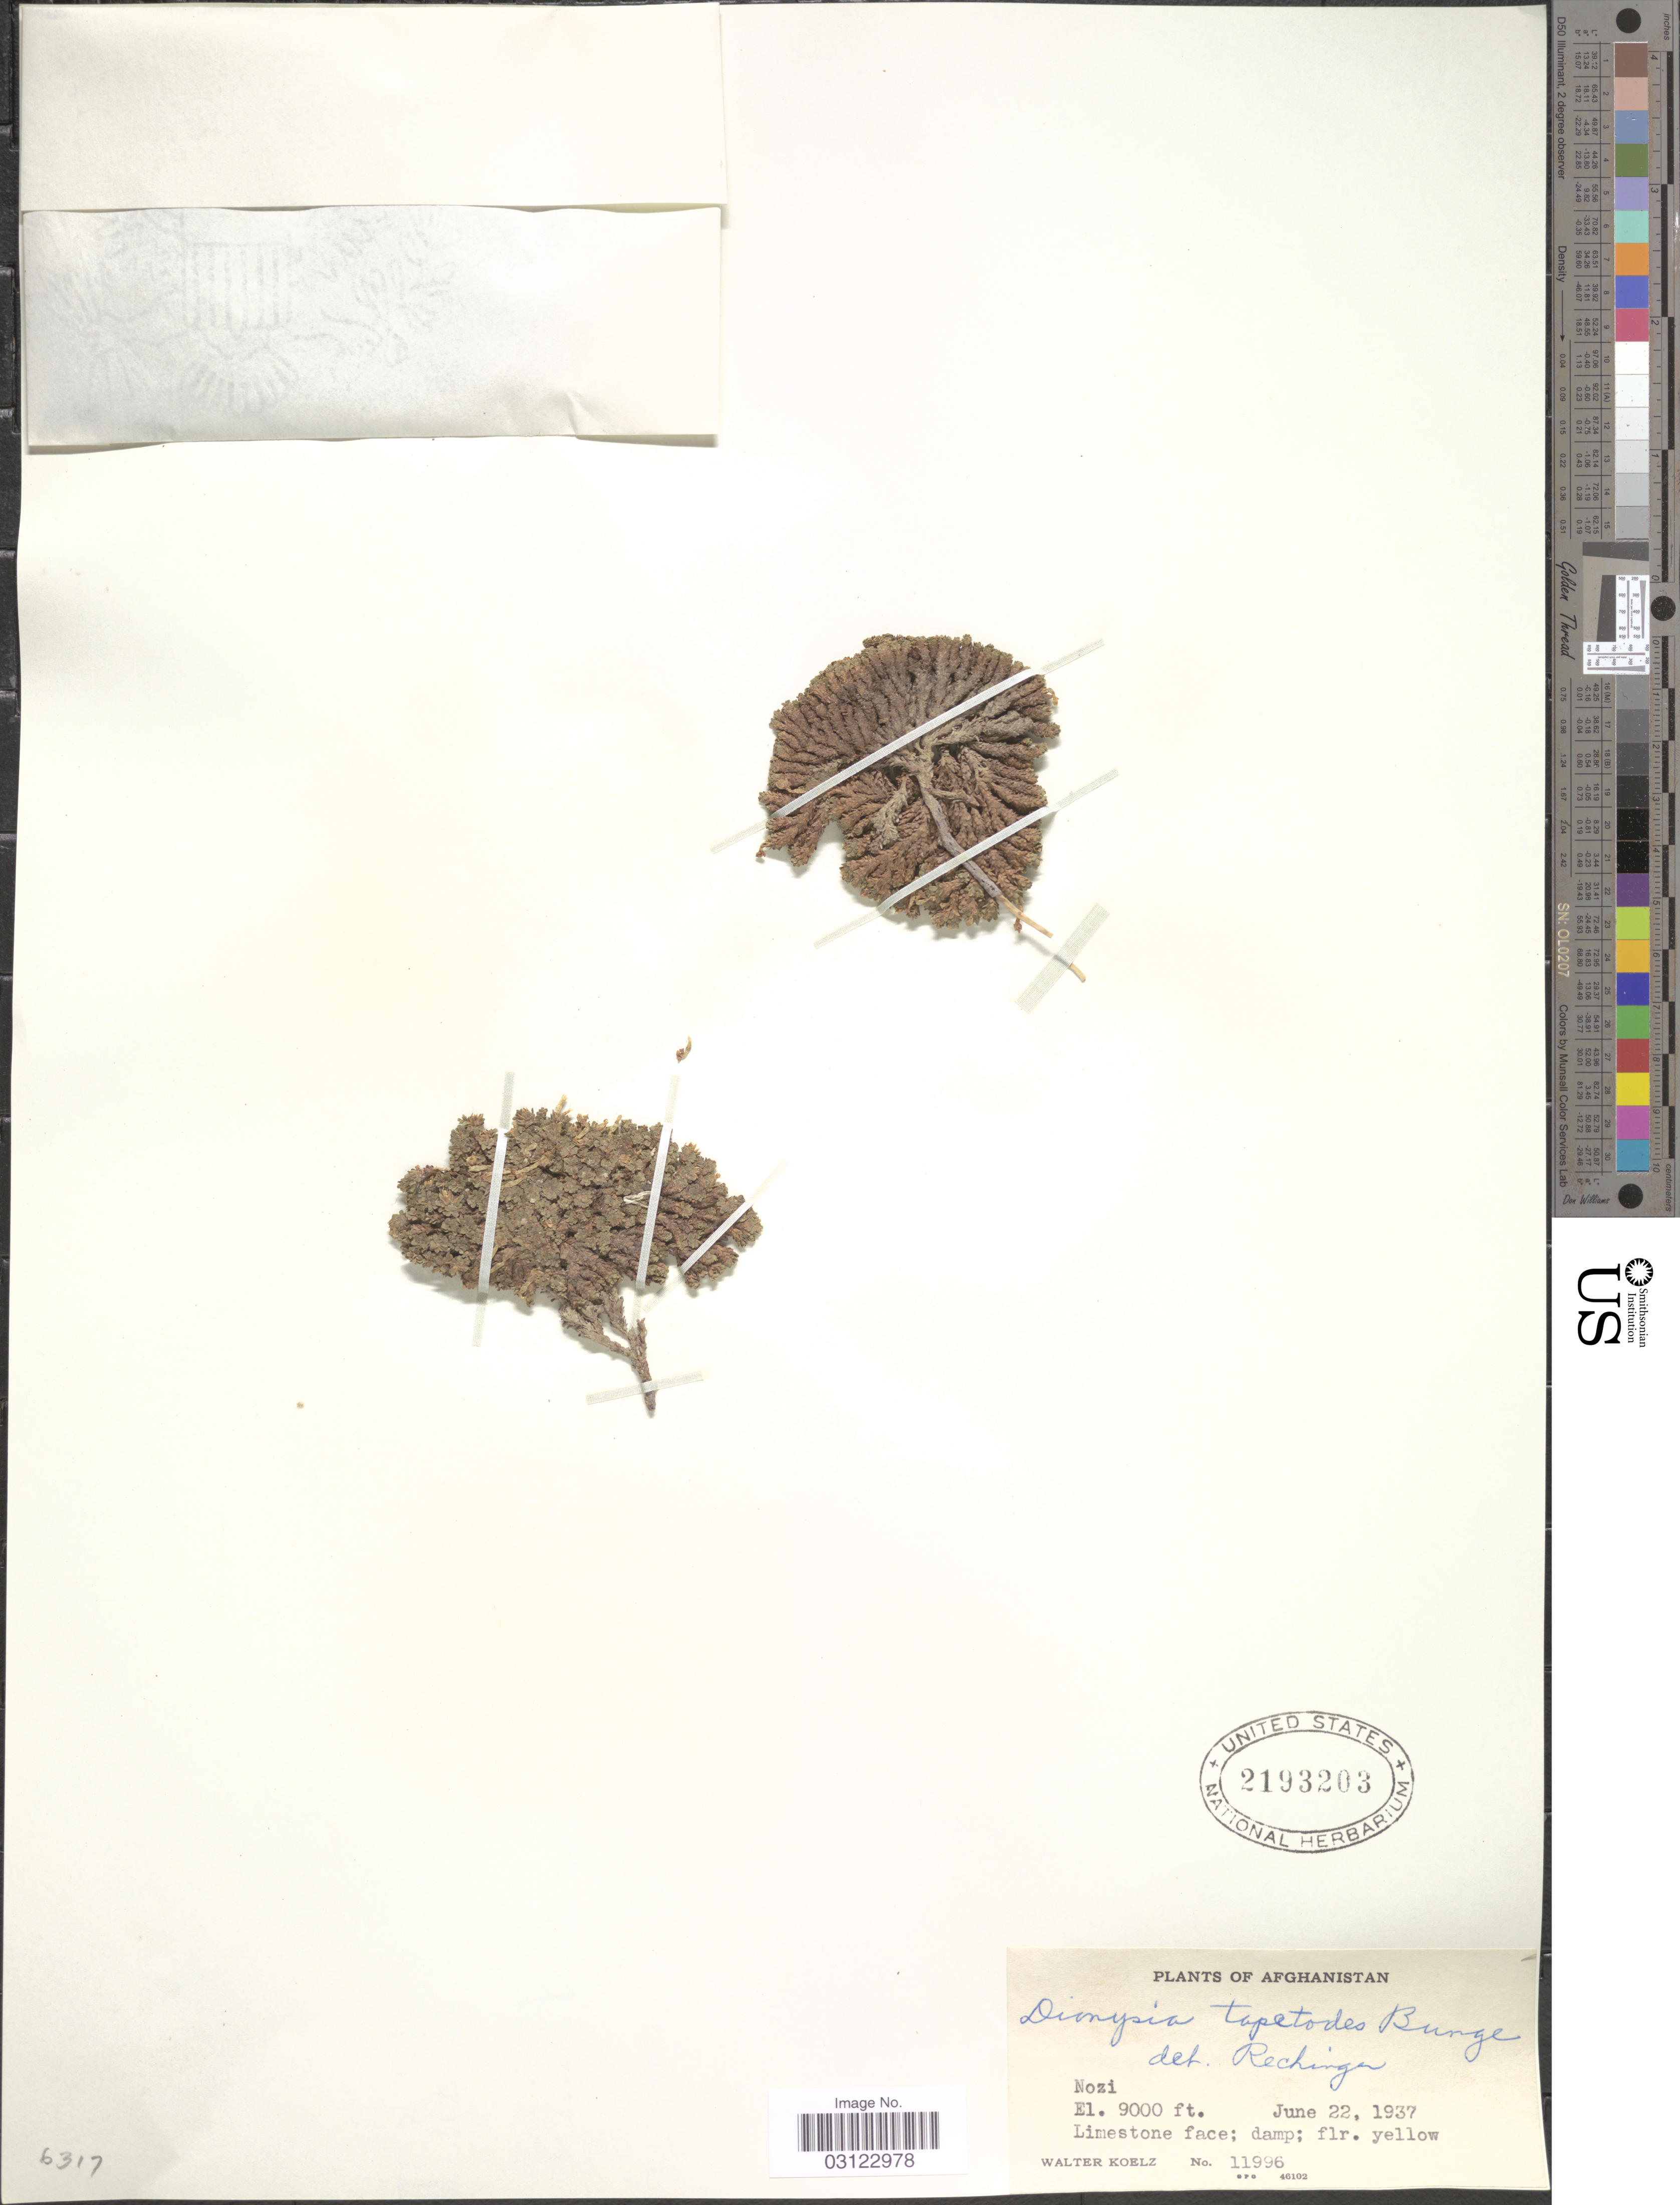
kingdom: Plantae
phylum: Tracheophyta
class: Magnoliopsida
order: Ericales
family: Primulaceae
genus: Dionysia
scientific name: Dionysia tapetodes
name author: Bunge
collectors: W. N. Koelz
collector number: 11996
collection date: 1937-06-22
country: Afghanistan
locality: Nozi.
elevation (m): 2743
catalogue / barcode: US 2193203